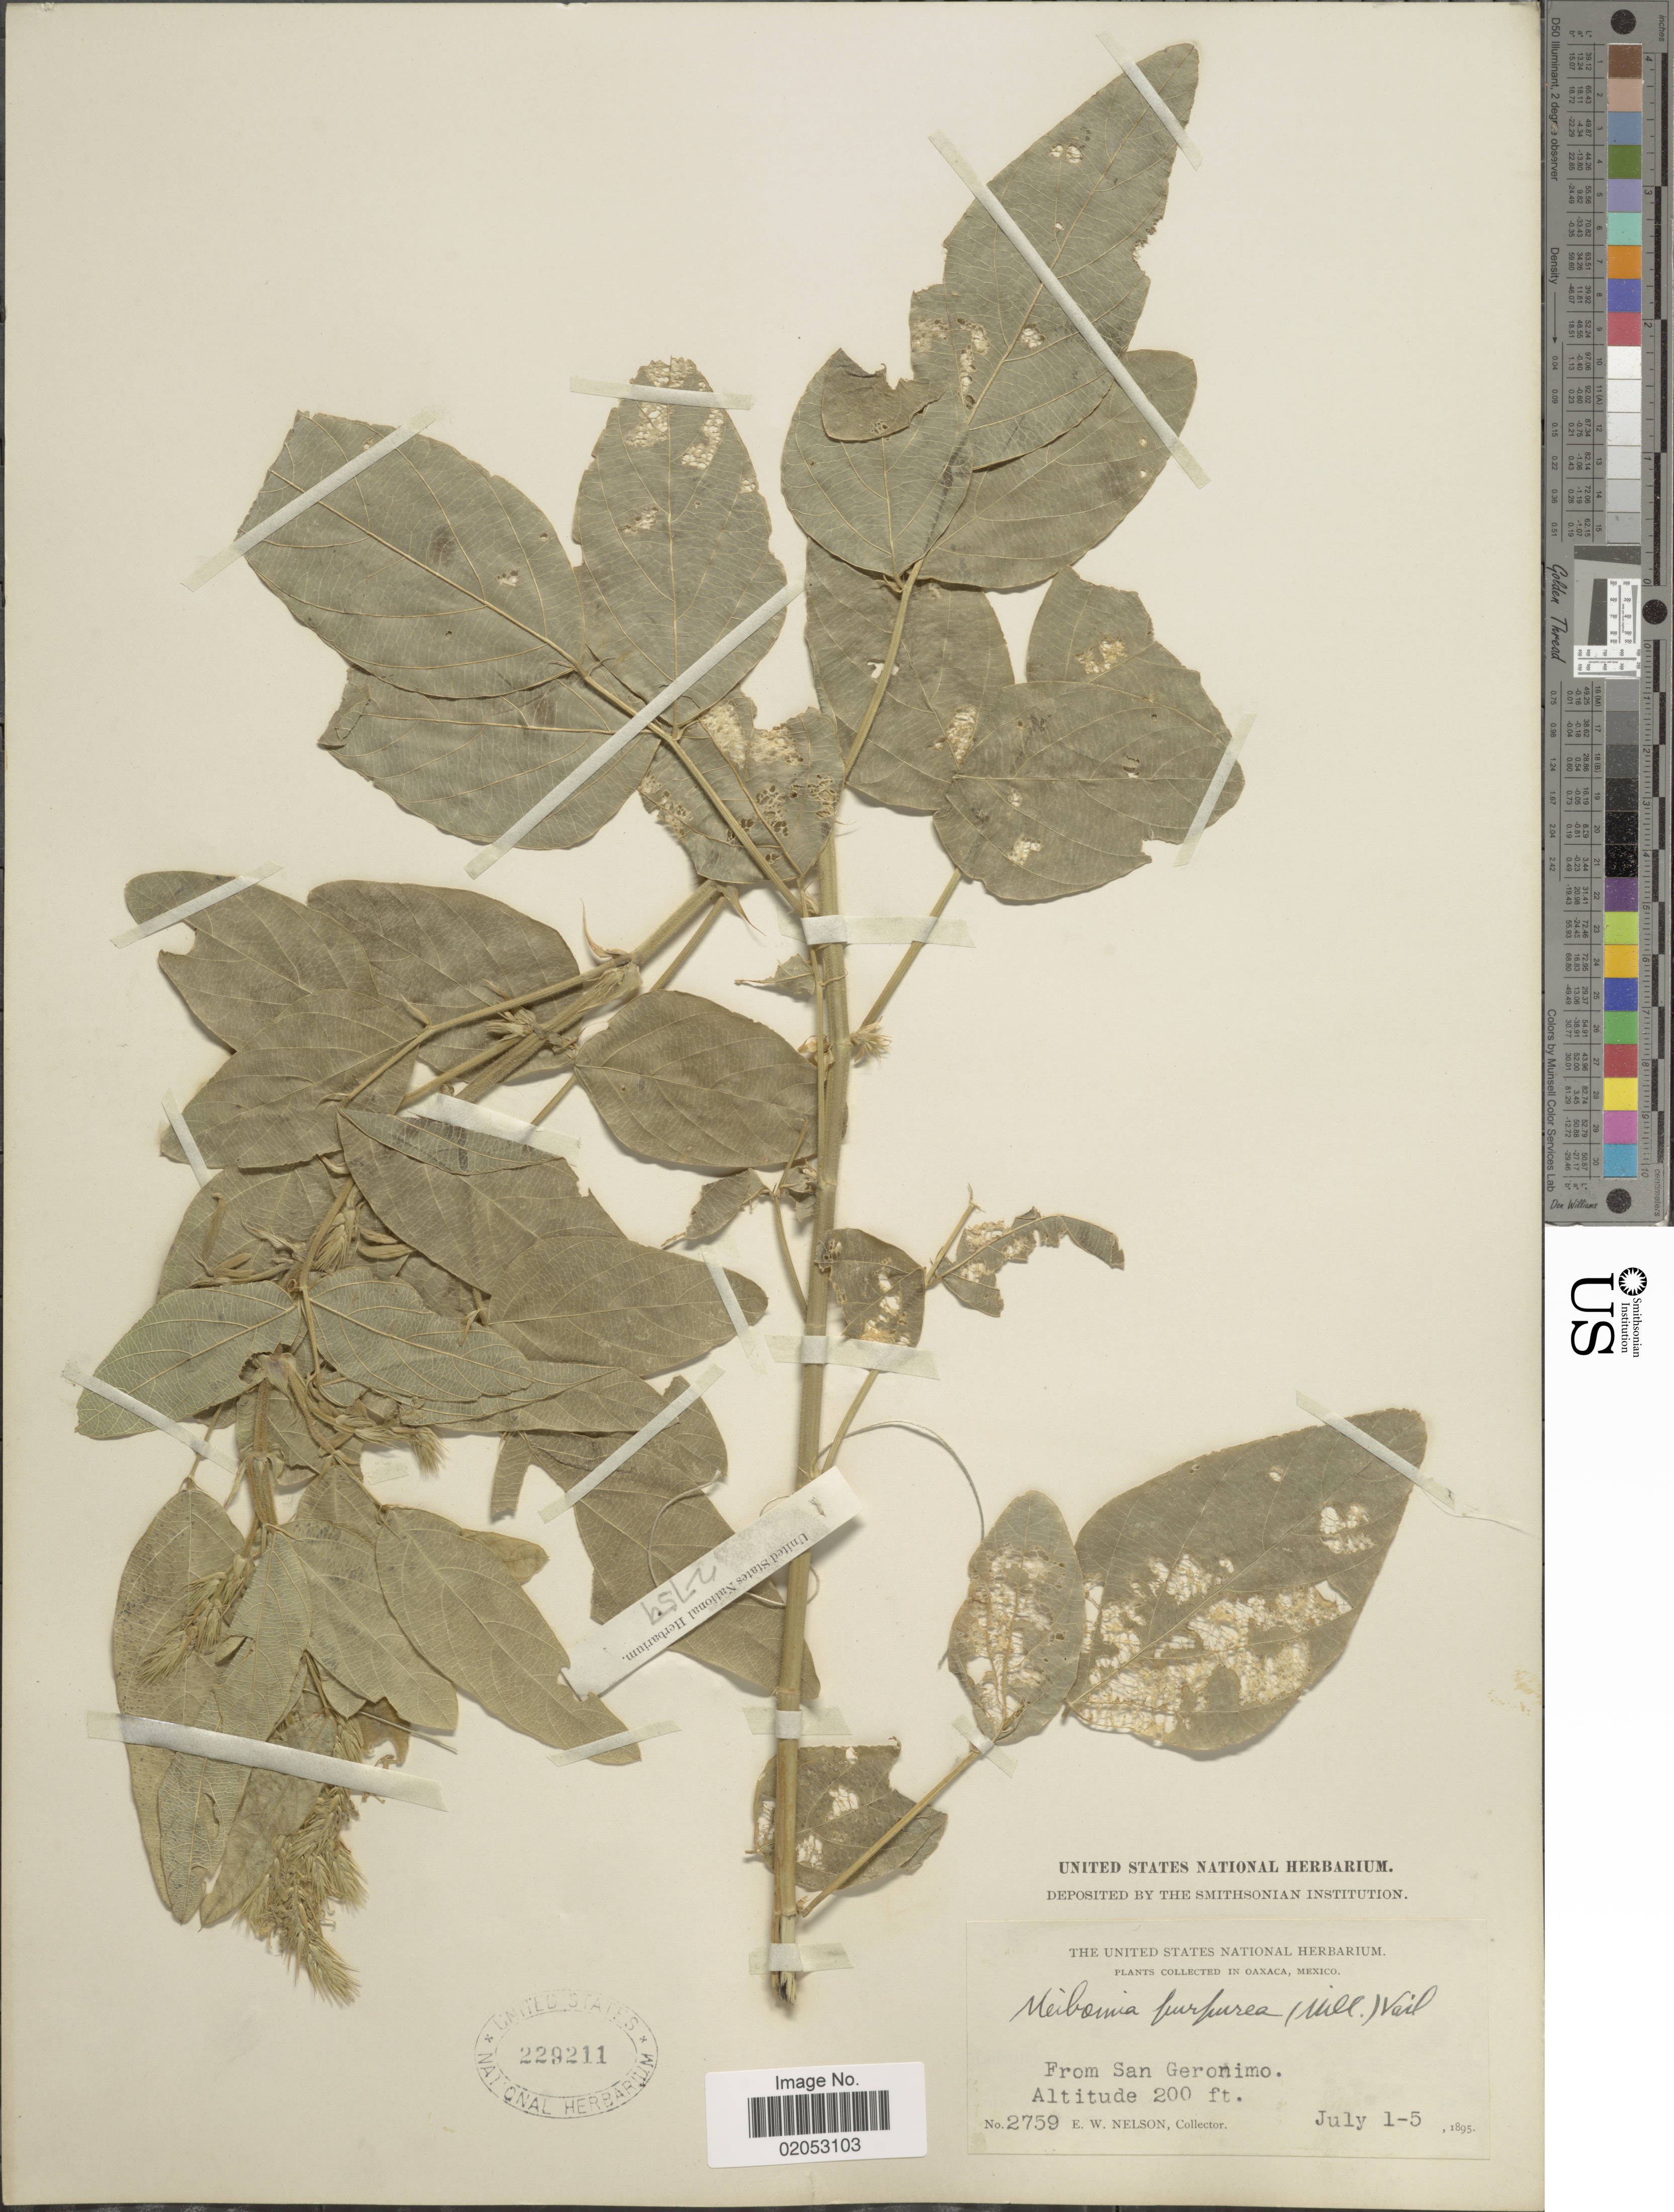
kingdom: Plantae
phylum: Tracheophyta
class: Magnoliopsida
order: Fabales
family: Fabaceae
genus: Desmodium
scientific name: Desmodium tortuosum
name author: (Sw.) DC.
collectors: E. W. Nelson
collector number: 2759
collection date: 1895-07-01/1895-07-05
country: Mexico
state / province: Oaxaca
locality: From San Geronimo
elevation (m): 61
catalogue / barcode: US 229211